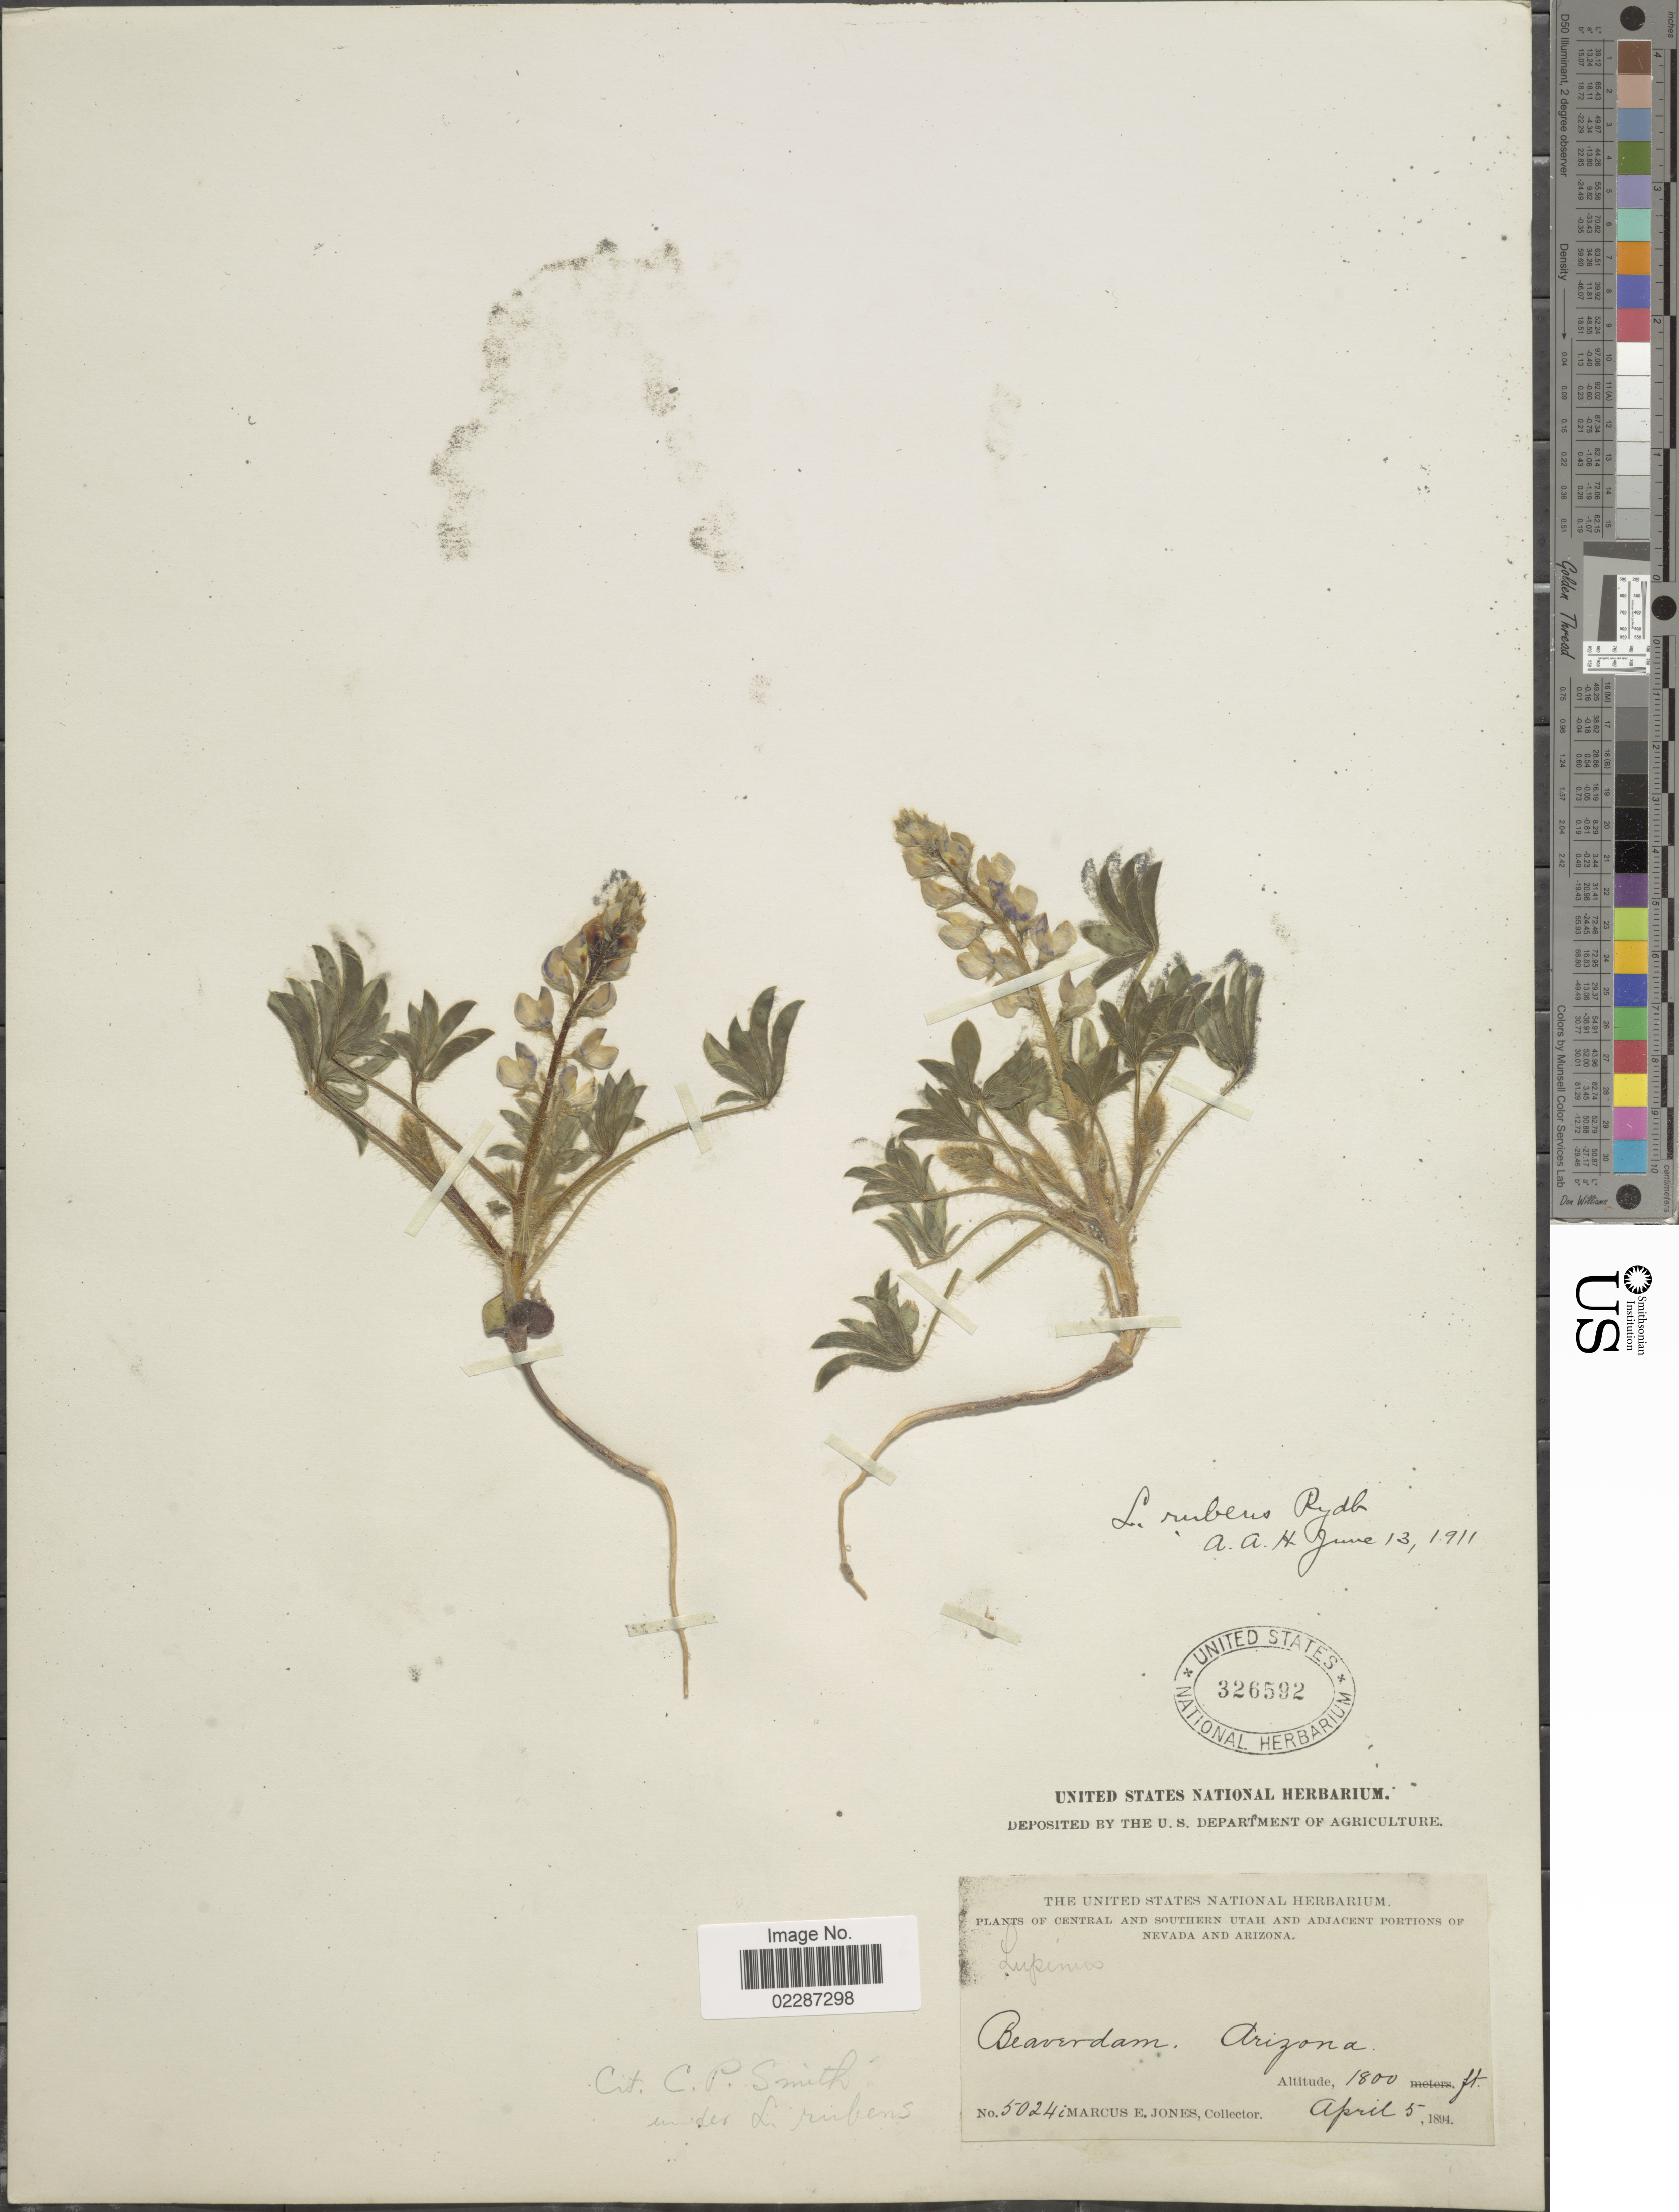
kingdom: Plantae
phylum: Tracheophyta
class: Magnoliopsida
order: Fabales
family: Fabaceae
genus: Lupinus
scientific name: Lupinus pusillus subsp. rubens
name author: (Rydb.) D.B. Dunn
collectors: M. E. Jones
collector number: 5024i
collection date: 1894-04-05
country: United States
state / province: Arizona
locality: Central and Southern Utah and Adjacent portions of Nevada and Arizona, Beaverdam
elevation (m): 1800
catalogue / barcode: US 326592